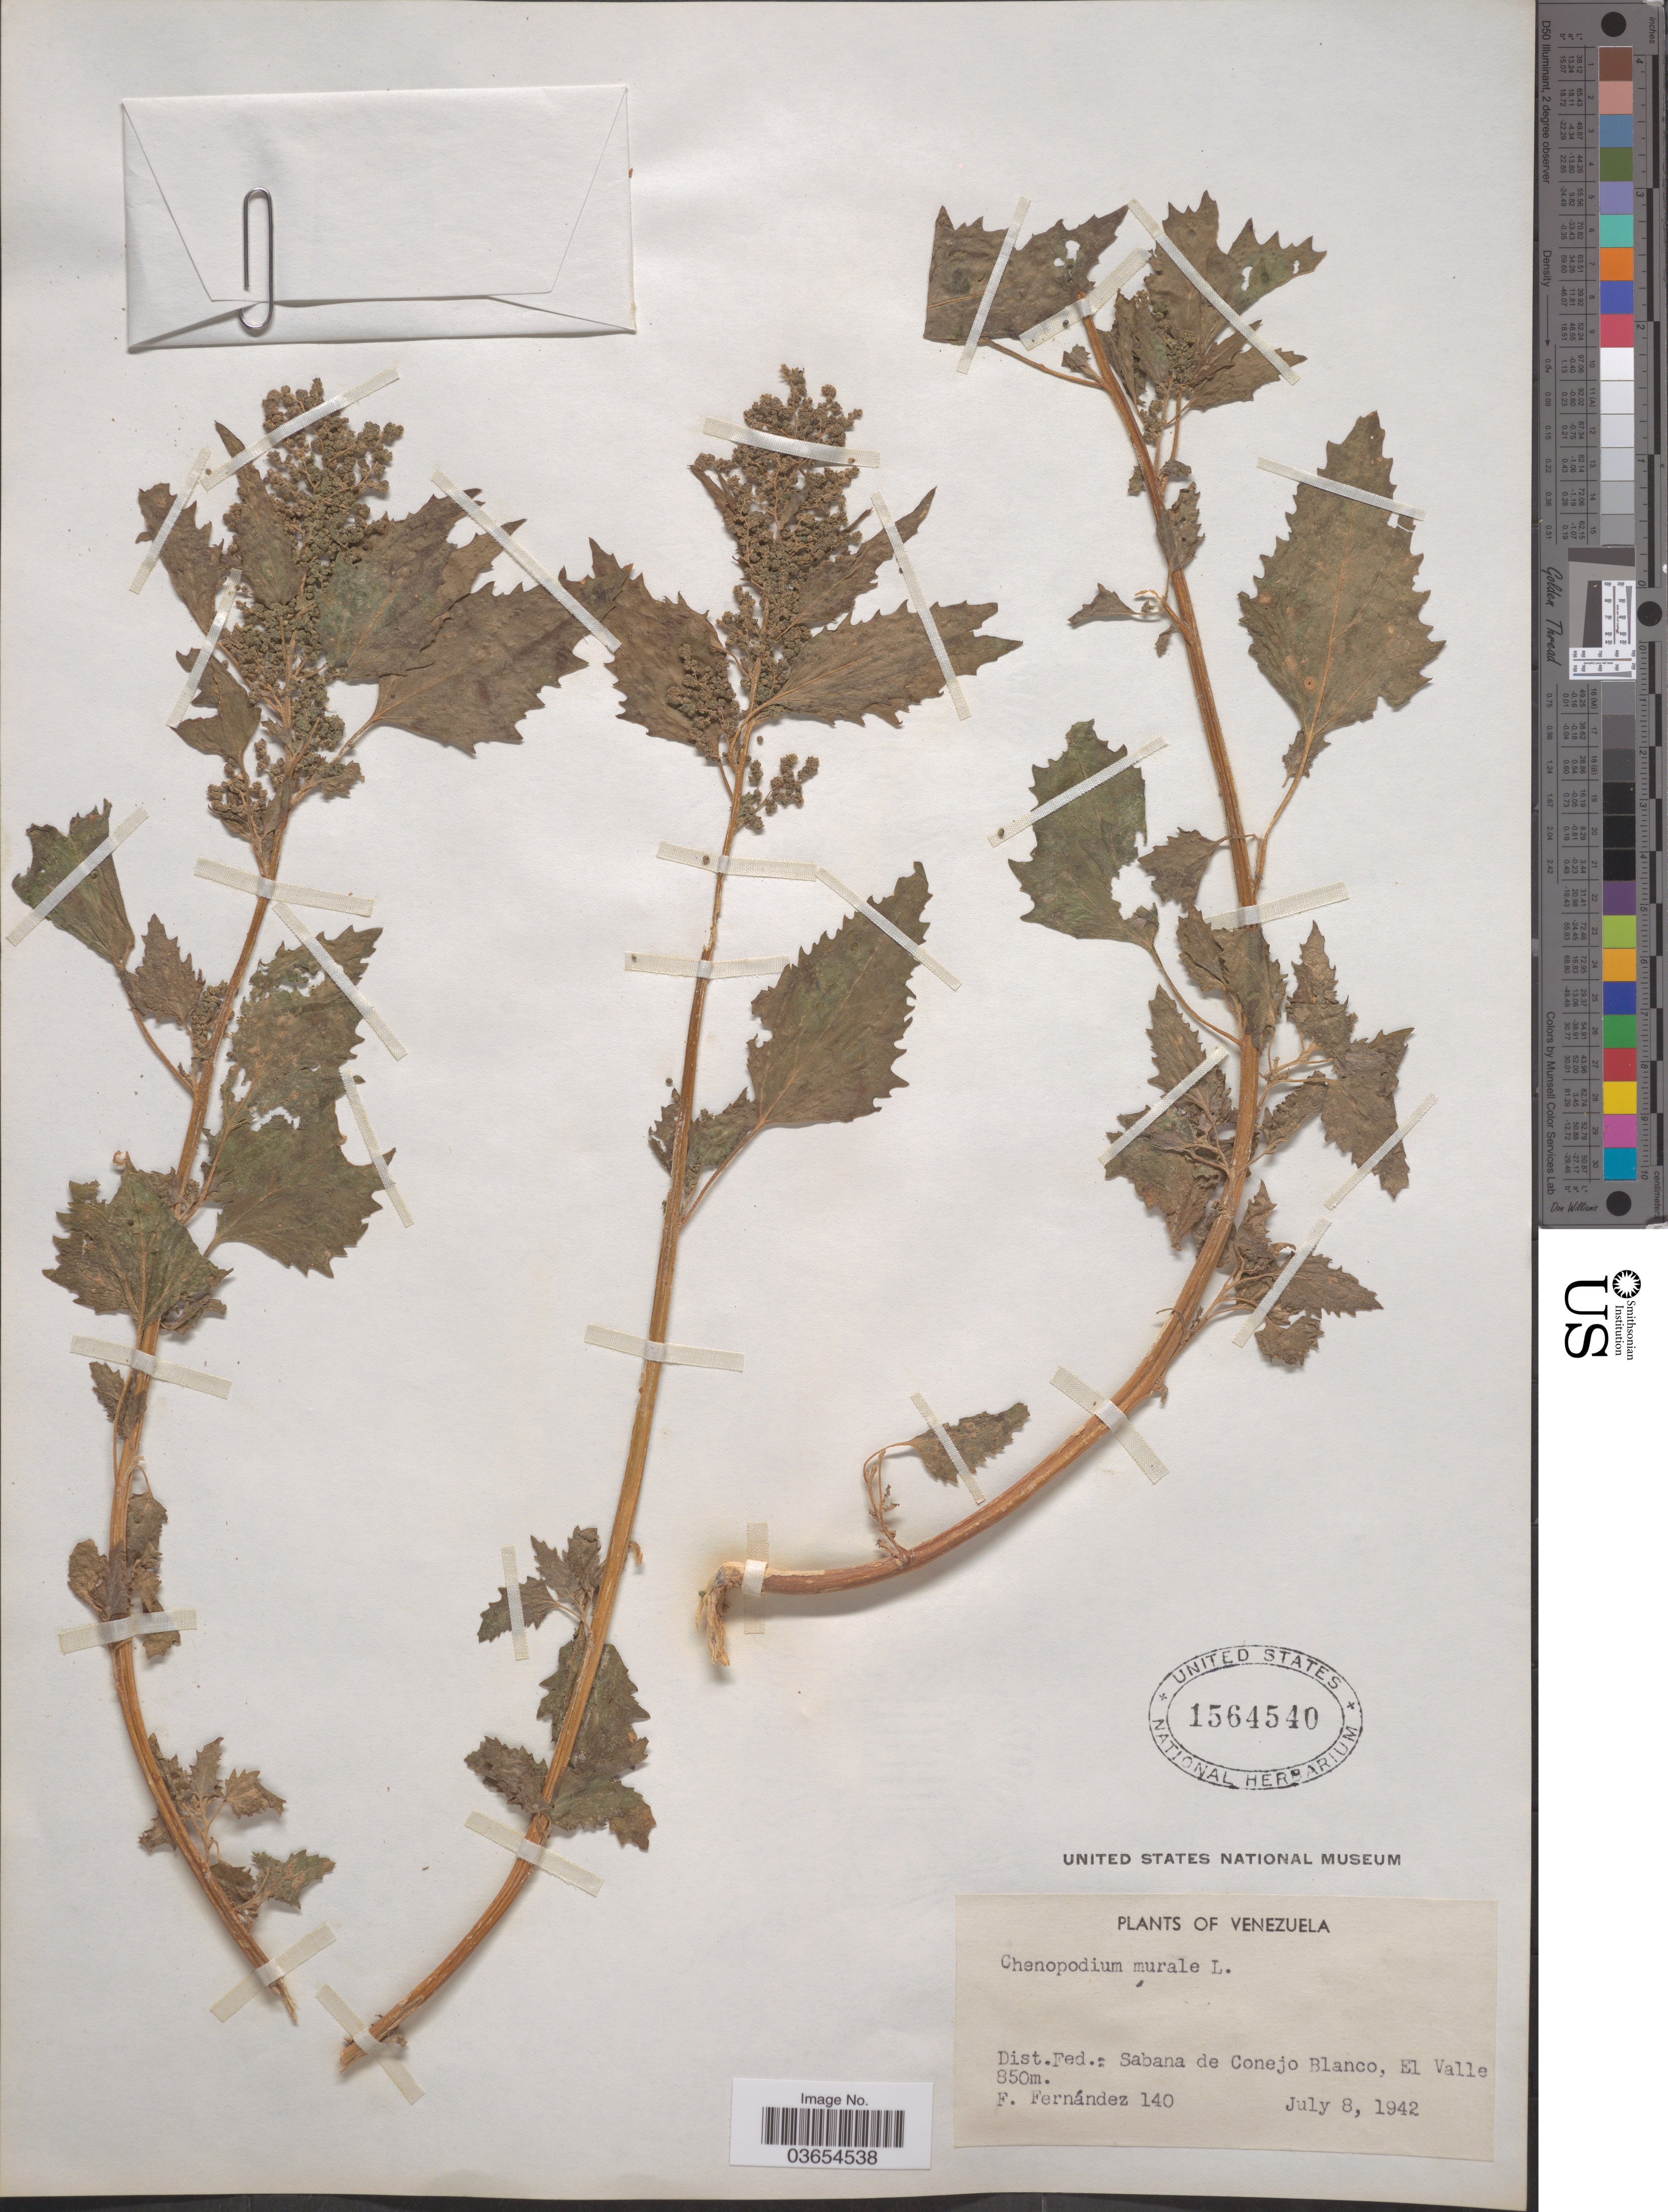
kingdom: Plantae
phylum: Tracheophyta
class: Magnoliopsida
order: Caryophyllales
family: Amaranthaceae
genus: Chenopodium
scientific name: Chenopodium murale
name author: L.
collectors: F. Fernández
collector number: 140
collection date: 1942-07-08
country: Venezuela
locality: Dist. Fed.: Sabana de Conejo Blanco, El Valle.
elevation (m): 850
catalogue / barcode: US 1564540